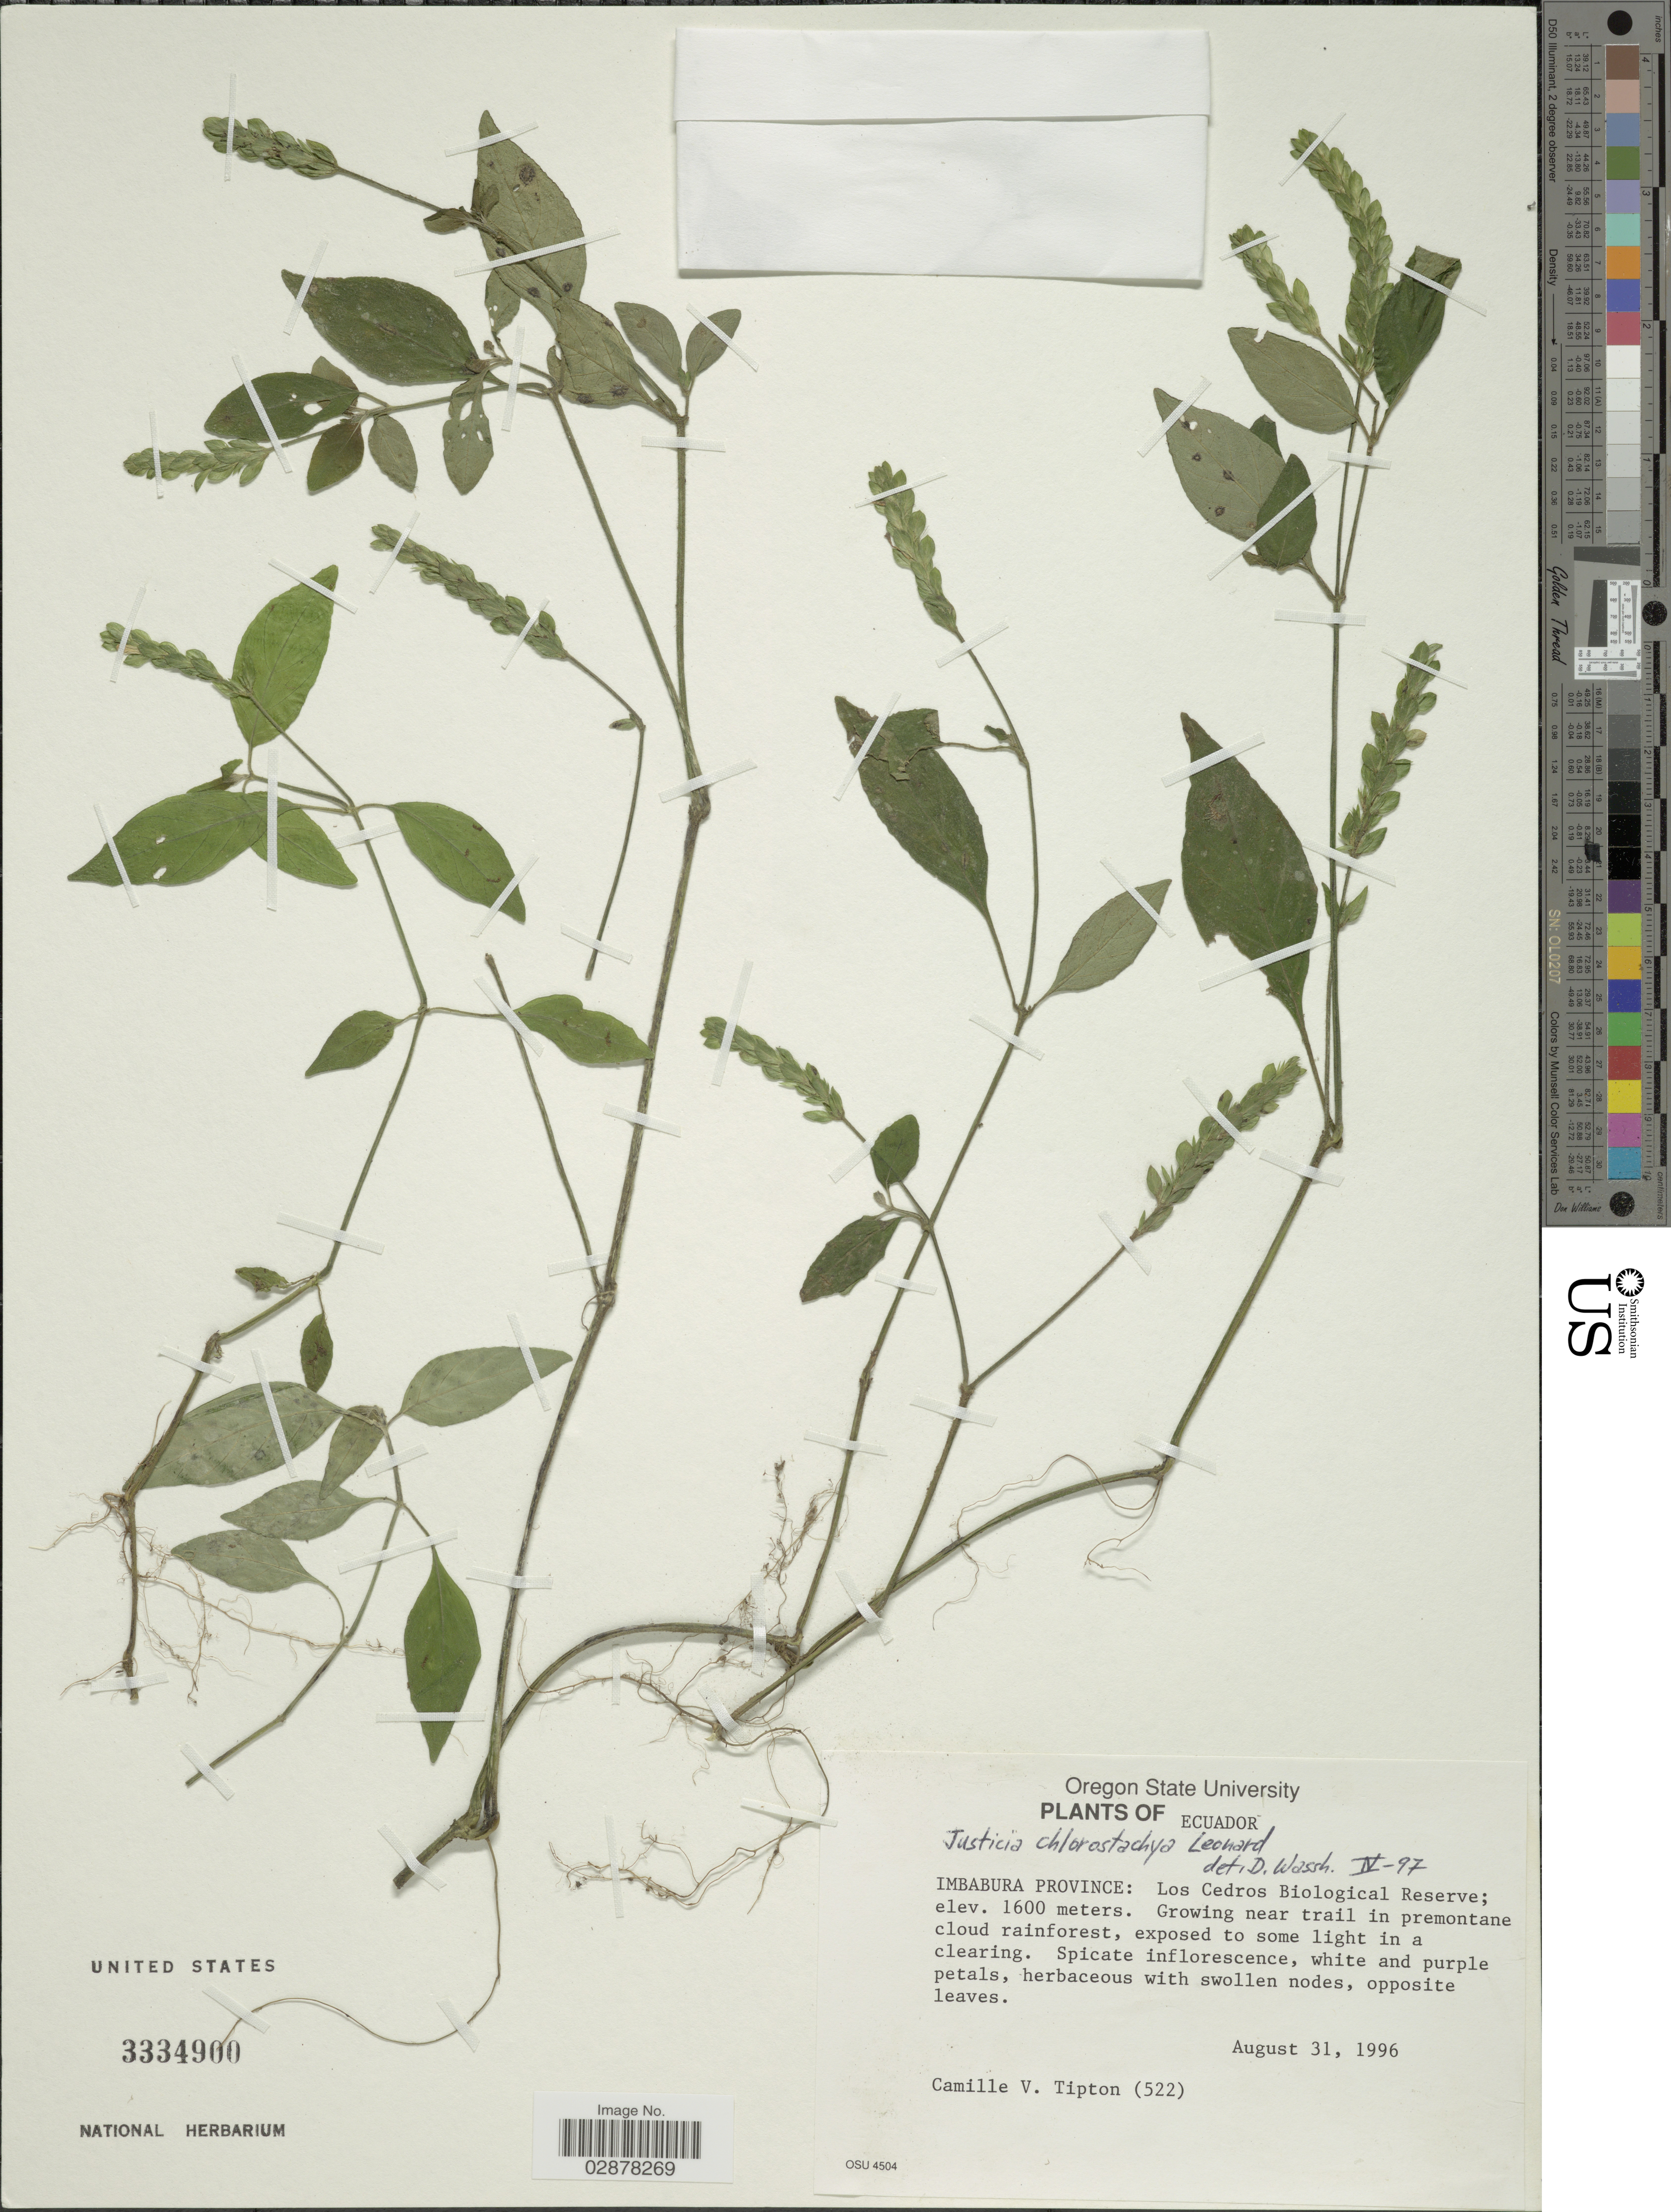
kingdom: Plantae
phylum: Tracheophyta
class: Magnoliopsida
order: Lamiales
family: Acanthaceae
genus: Justicia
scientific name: Justicia chlorostachya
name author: Leonard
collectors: C. Tipton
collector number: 522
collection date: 1996-08-31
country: Ecuador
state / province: Imbabura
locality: Los Cedros Biological Reserve.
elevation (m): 1600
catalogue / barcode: US 3334900